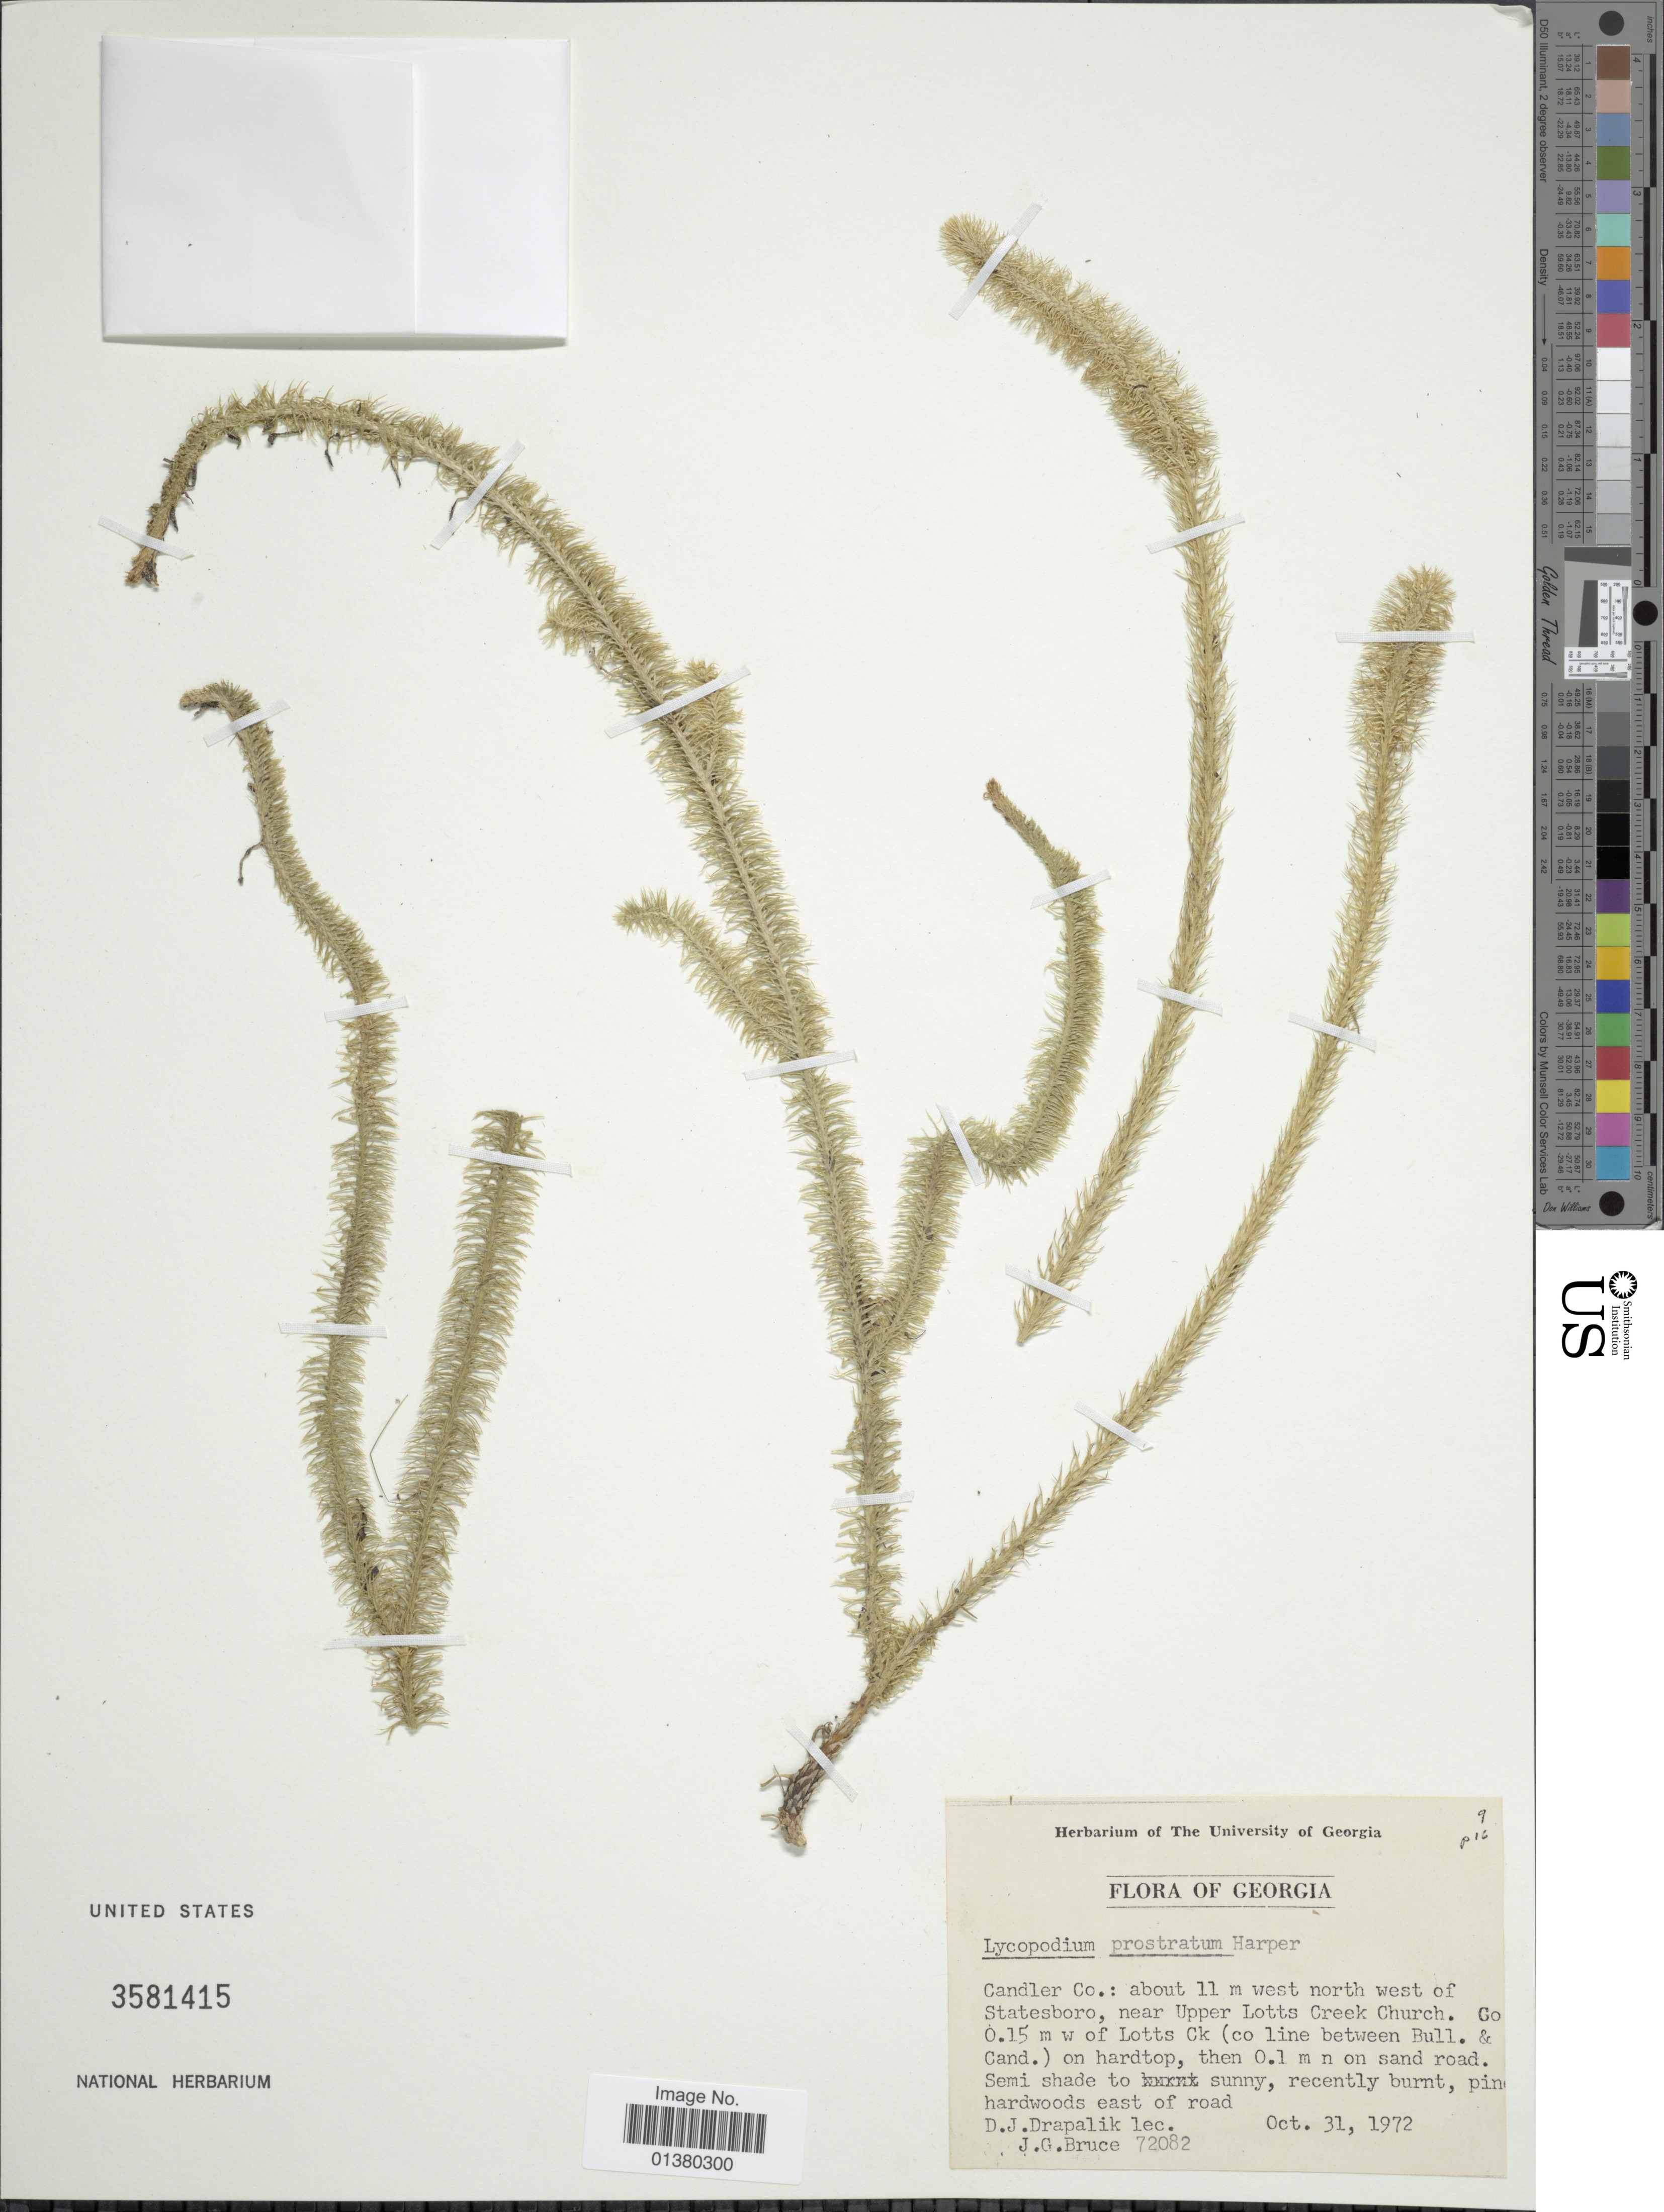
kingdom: Plantae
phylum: Tracheophyta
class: Lycopodiopsida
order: Lycopodiales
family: Lycopodiaceae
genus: Lycopodiella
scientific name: Lycopodiella prostrata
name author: (R.M. Harper) Cranfill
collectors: D. Drapalik & J. Bruce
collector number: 72082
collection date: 1972-10-31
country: United States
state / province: Georgia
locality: Candler Co.: about 11 m west north west of Statesboro, near Uppoer Lotts Creek Church. Co 0.15 m w of Lotts Ck (co line between Bull. & Cand)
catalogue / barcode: US 3581415